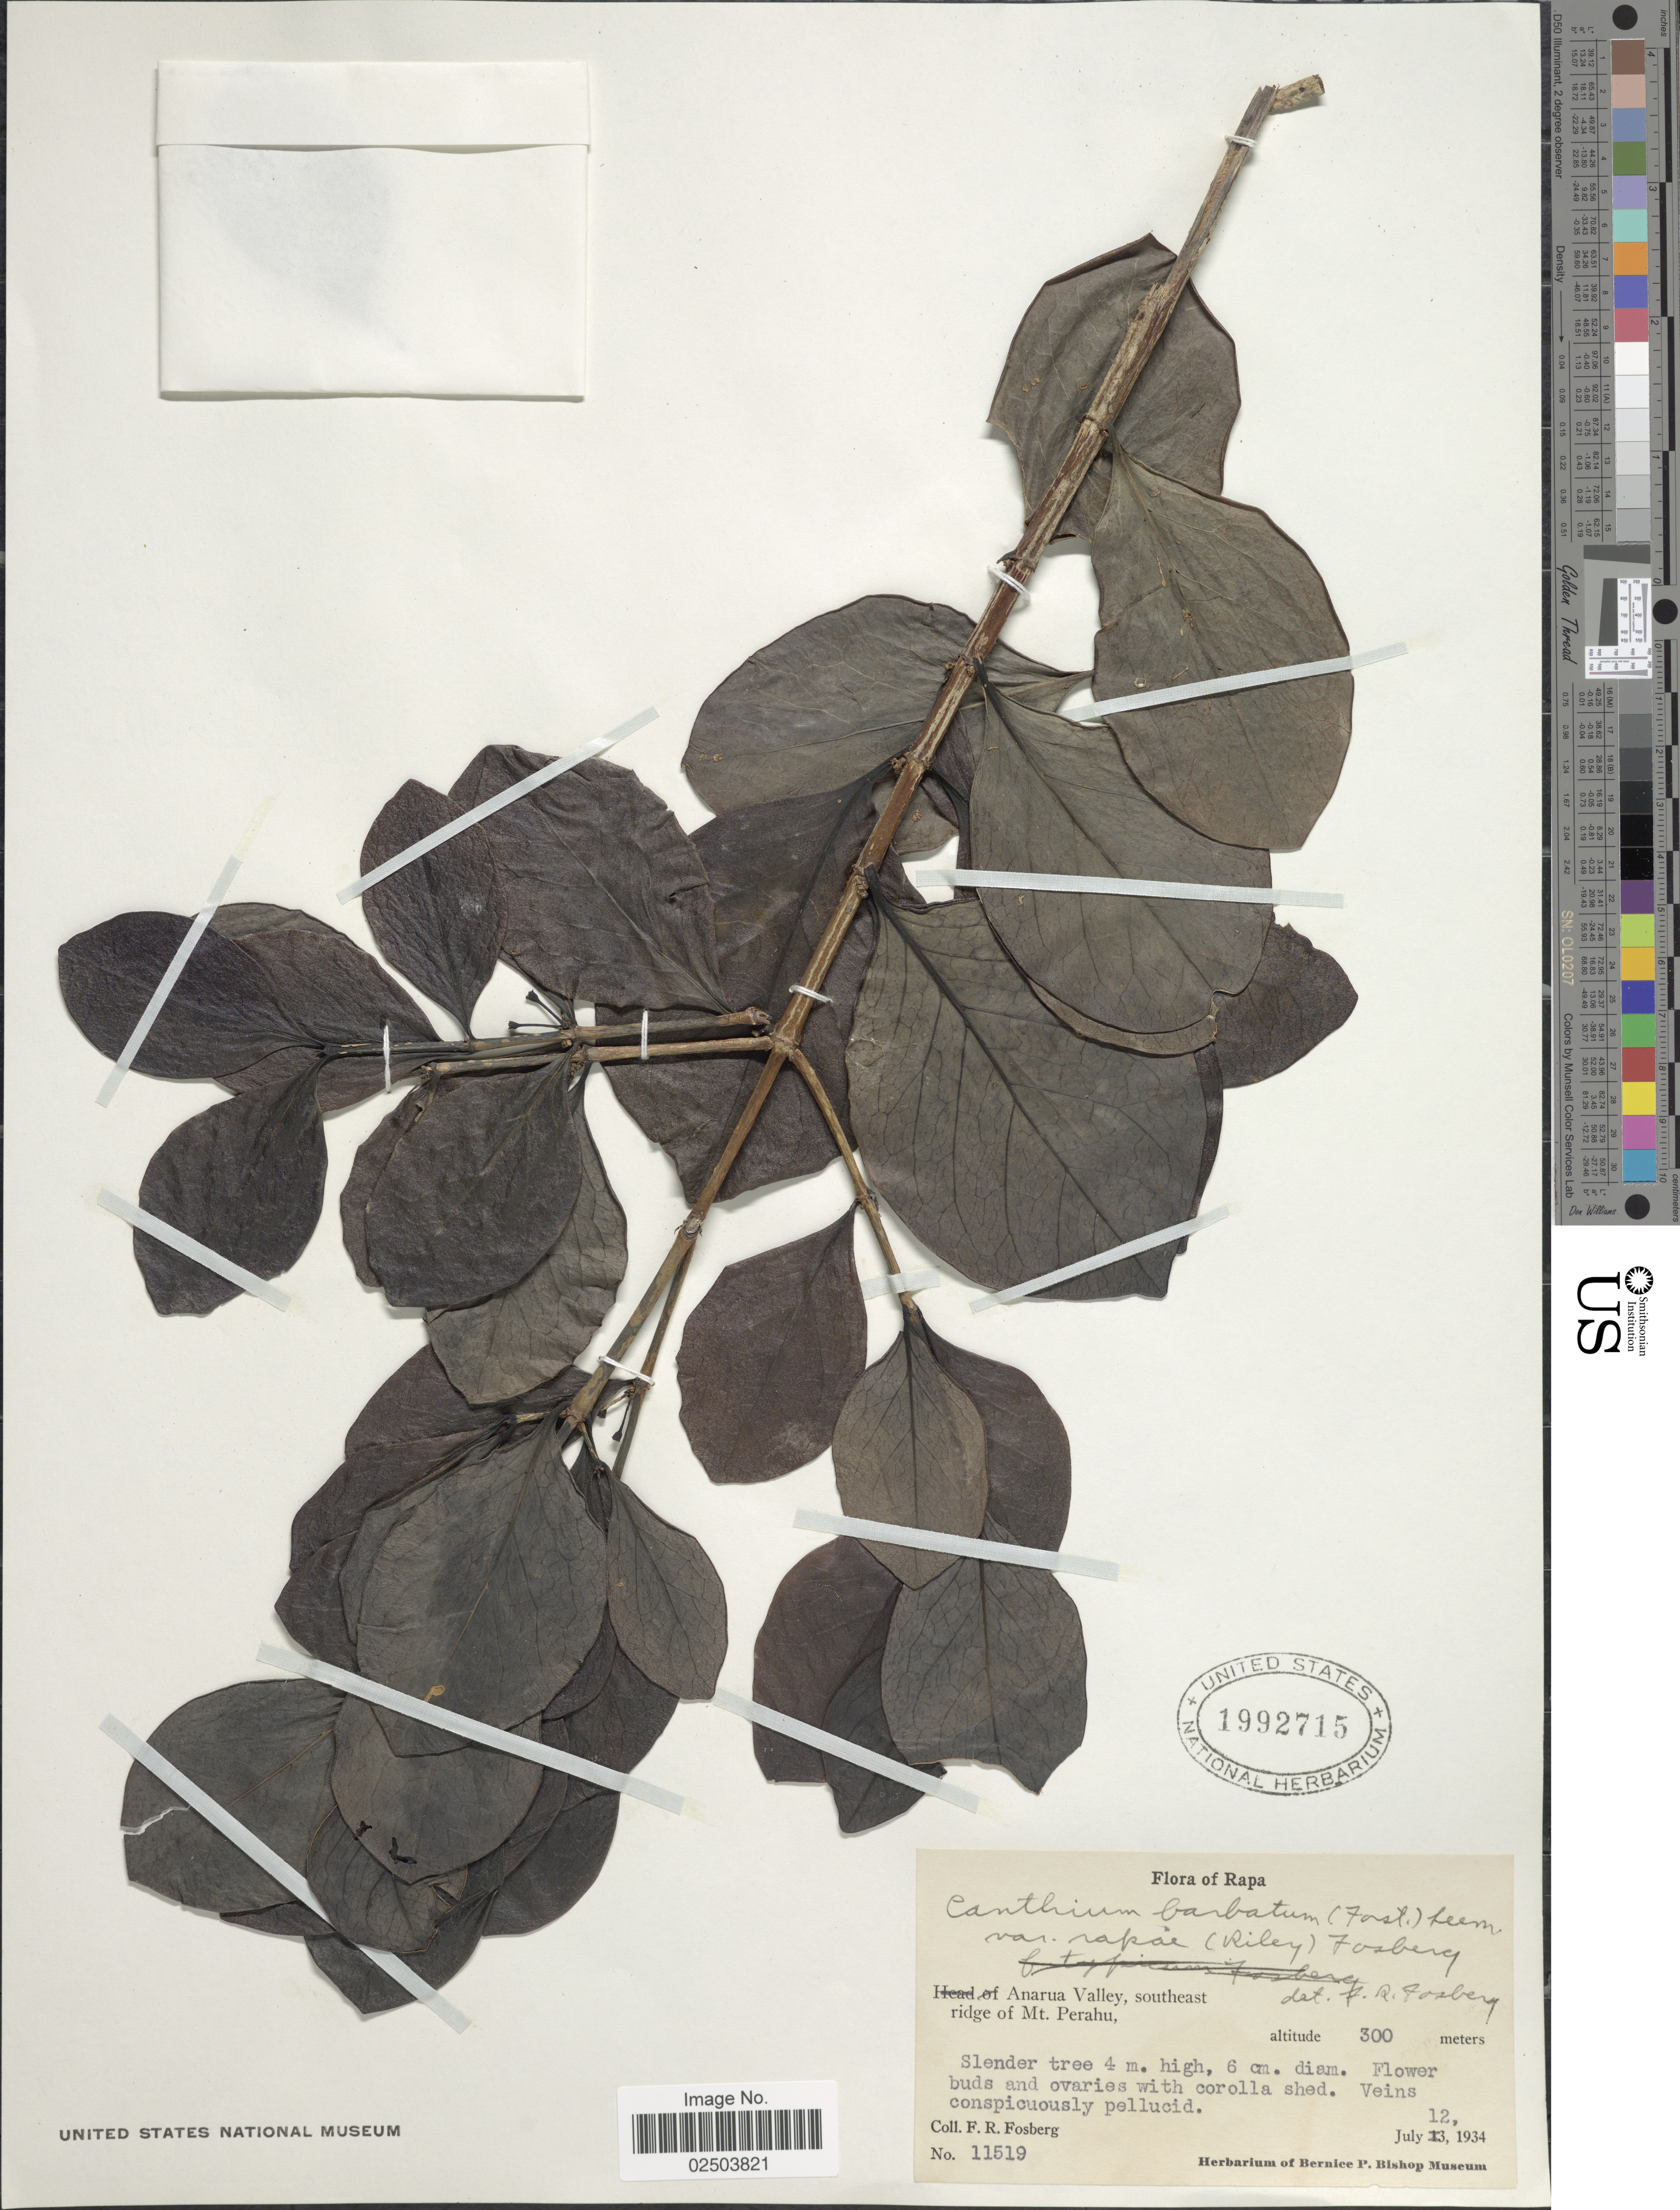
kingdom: Plantae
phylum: Tracheophyta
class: Magnoliopsida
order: Gentianales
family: Rubiaceae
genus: Cyclophyllum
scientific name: Cyclophyllum barbatum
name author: (G. Forst.) N. Hallé & J. Florence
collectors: F. R. Fosberg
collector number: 11519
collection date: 1934-07-12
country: French Polynesia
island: Rapa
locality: Rapa. Anarua Valley, southeast ridge of Mt. Perahu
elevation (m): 300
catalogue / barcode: US 1992715